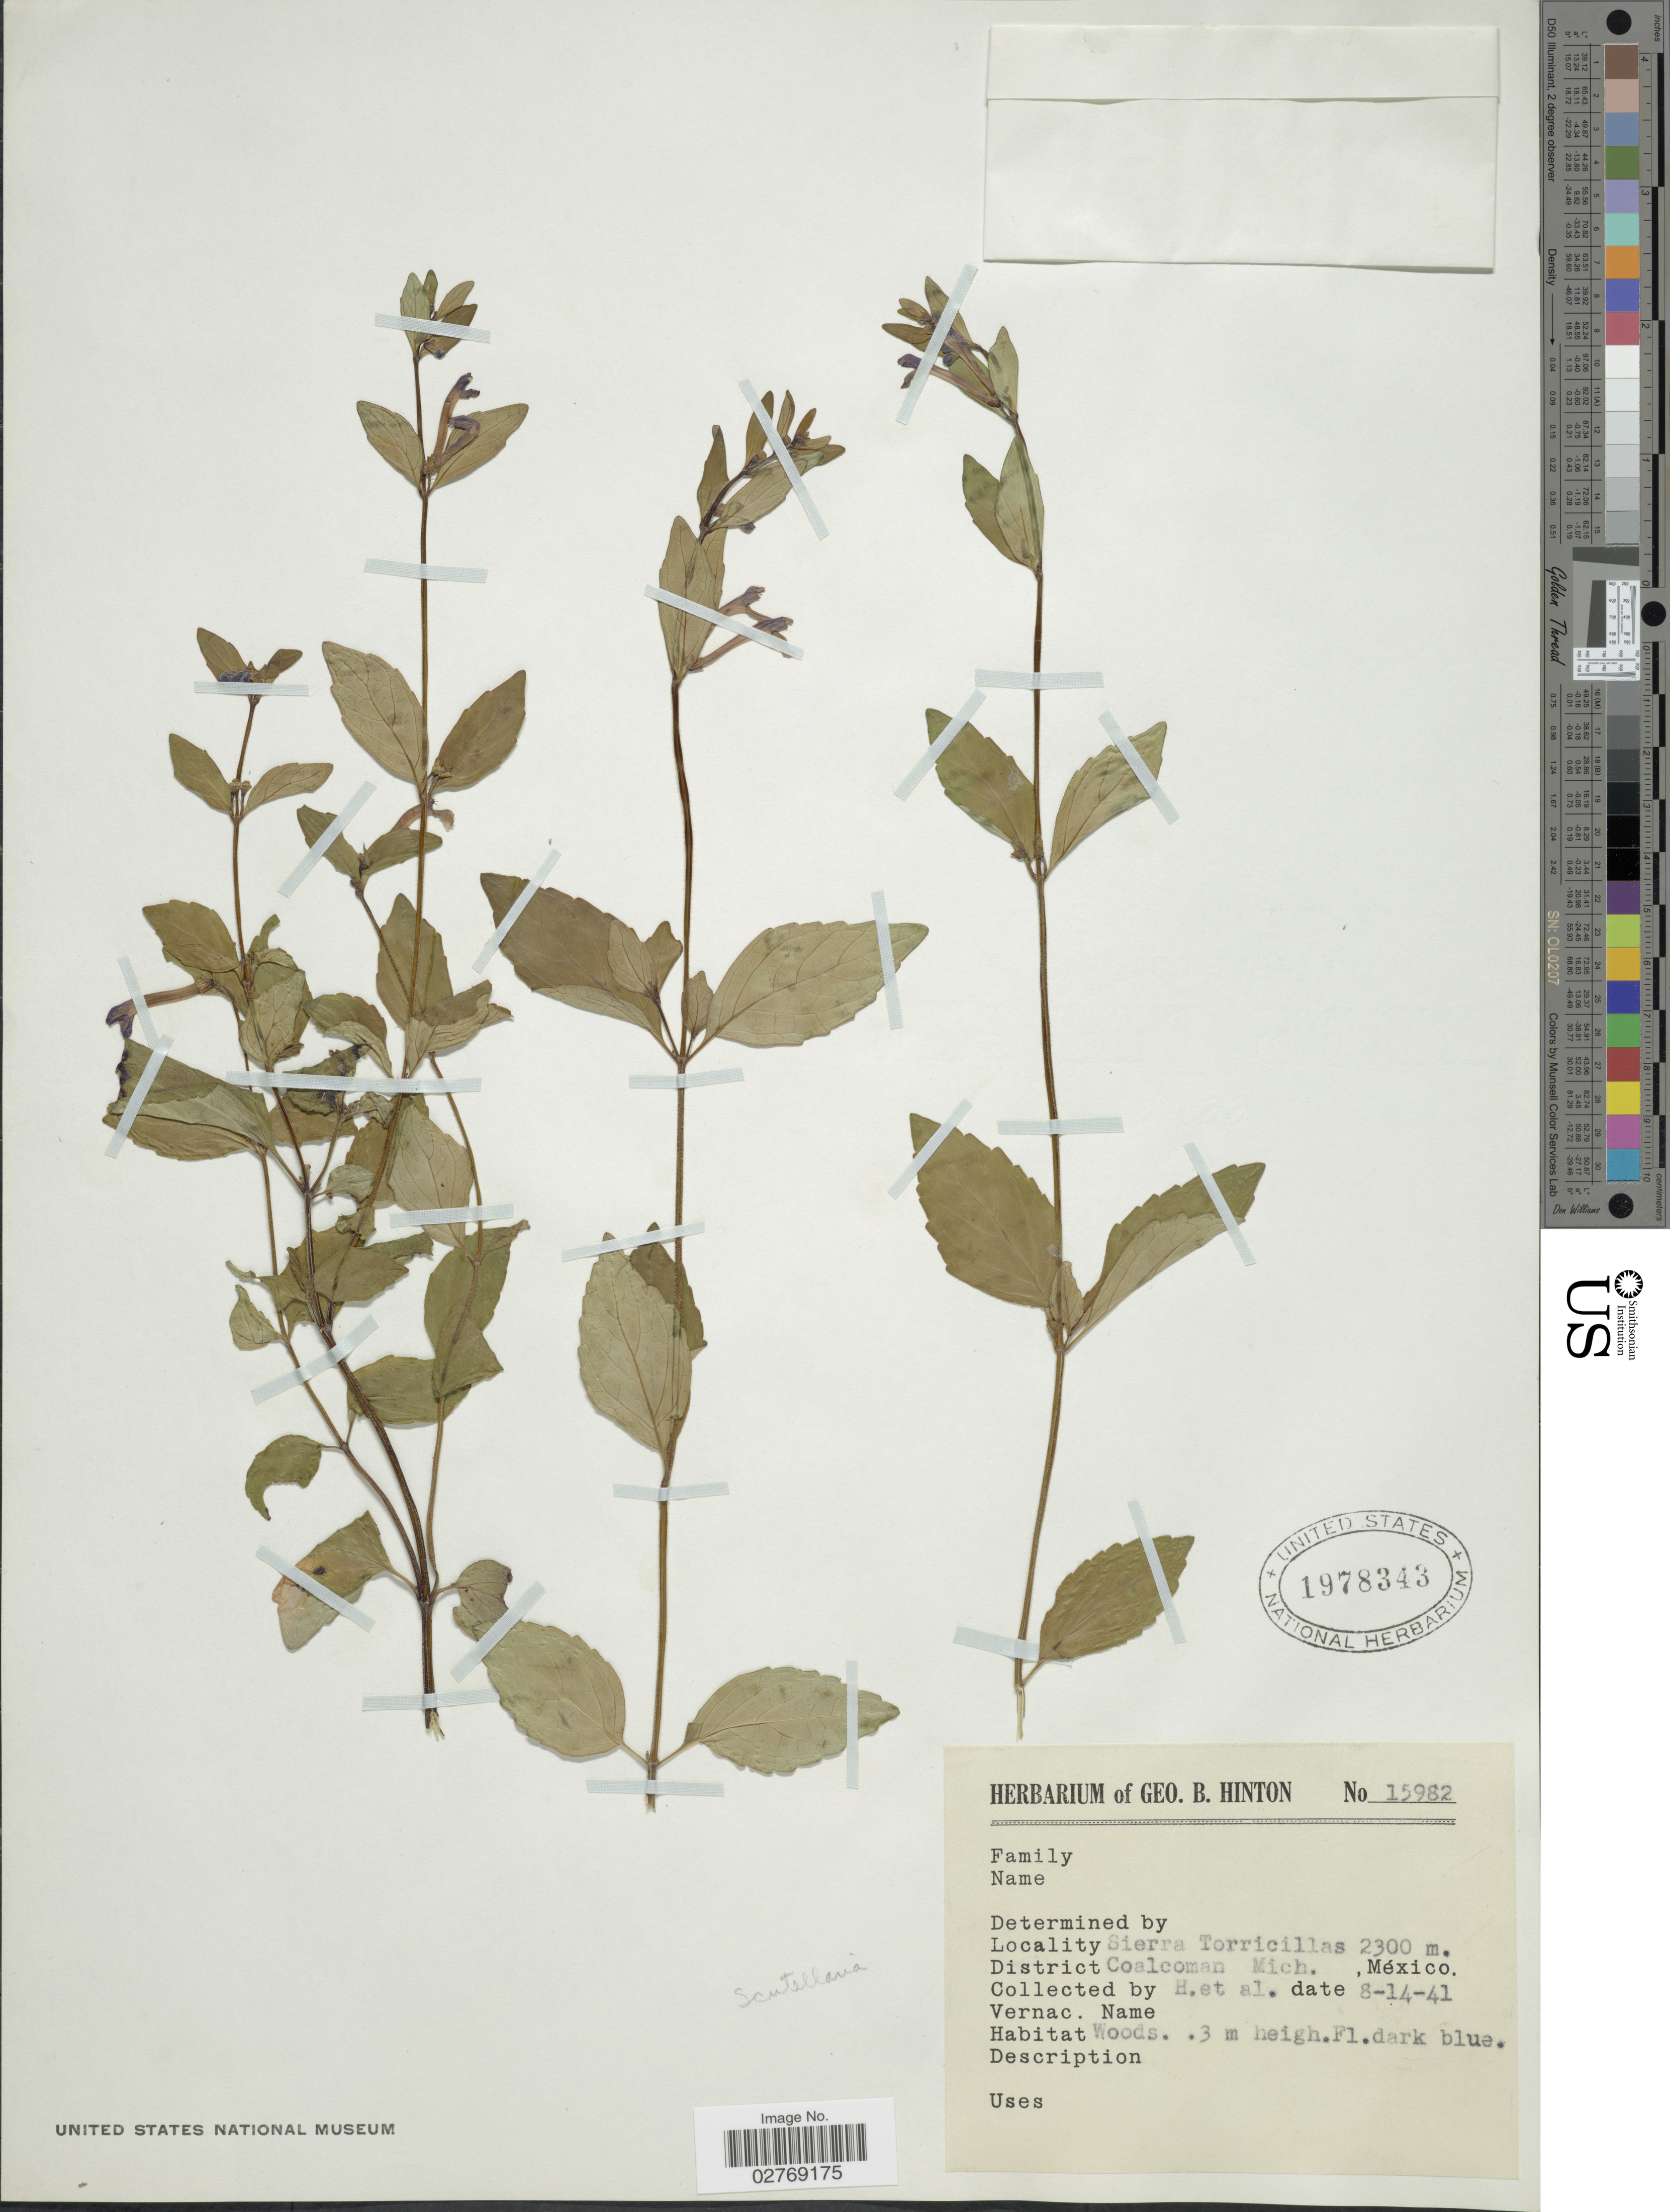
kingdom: Plantae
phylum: Tracheophyta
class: Magnoliopsida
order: Lamiales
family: Lamiaceae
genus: Scutellaria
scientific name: Scutellaria dumetorum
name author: Schltdl.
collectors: G. B. Hinton & et al.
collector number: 15982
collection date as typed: Transcribed d/m/y: 14/8/41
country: Mexico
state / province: Michoacán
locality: Sierra Torricillas. District Coalcoman.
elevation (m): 2300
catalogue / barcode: US 1978343